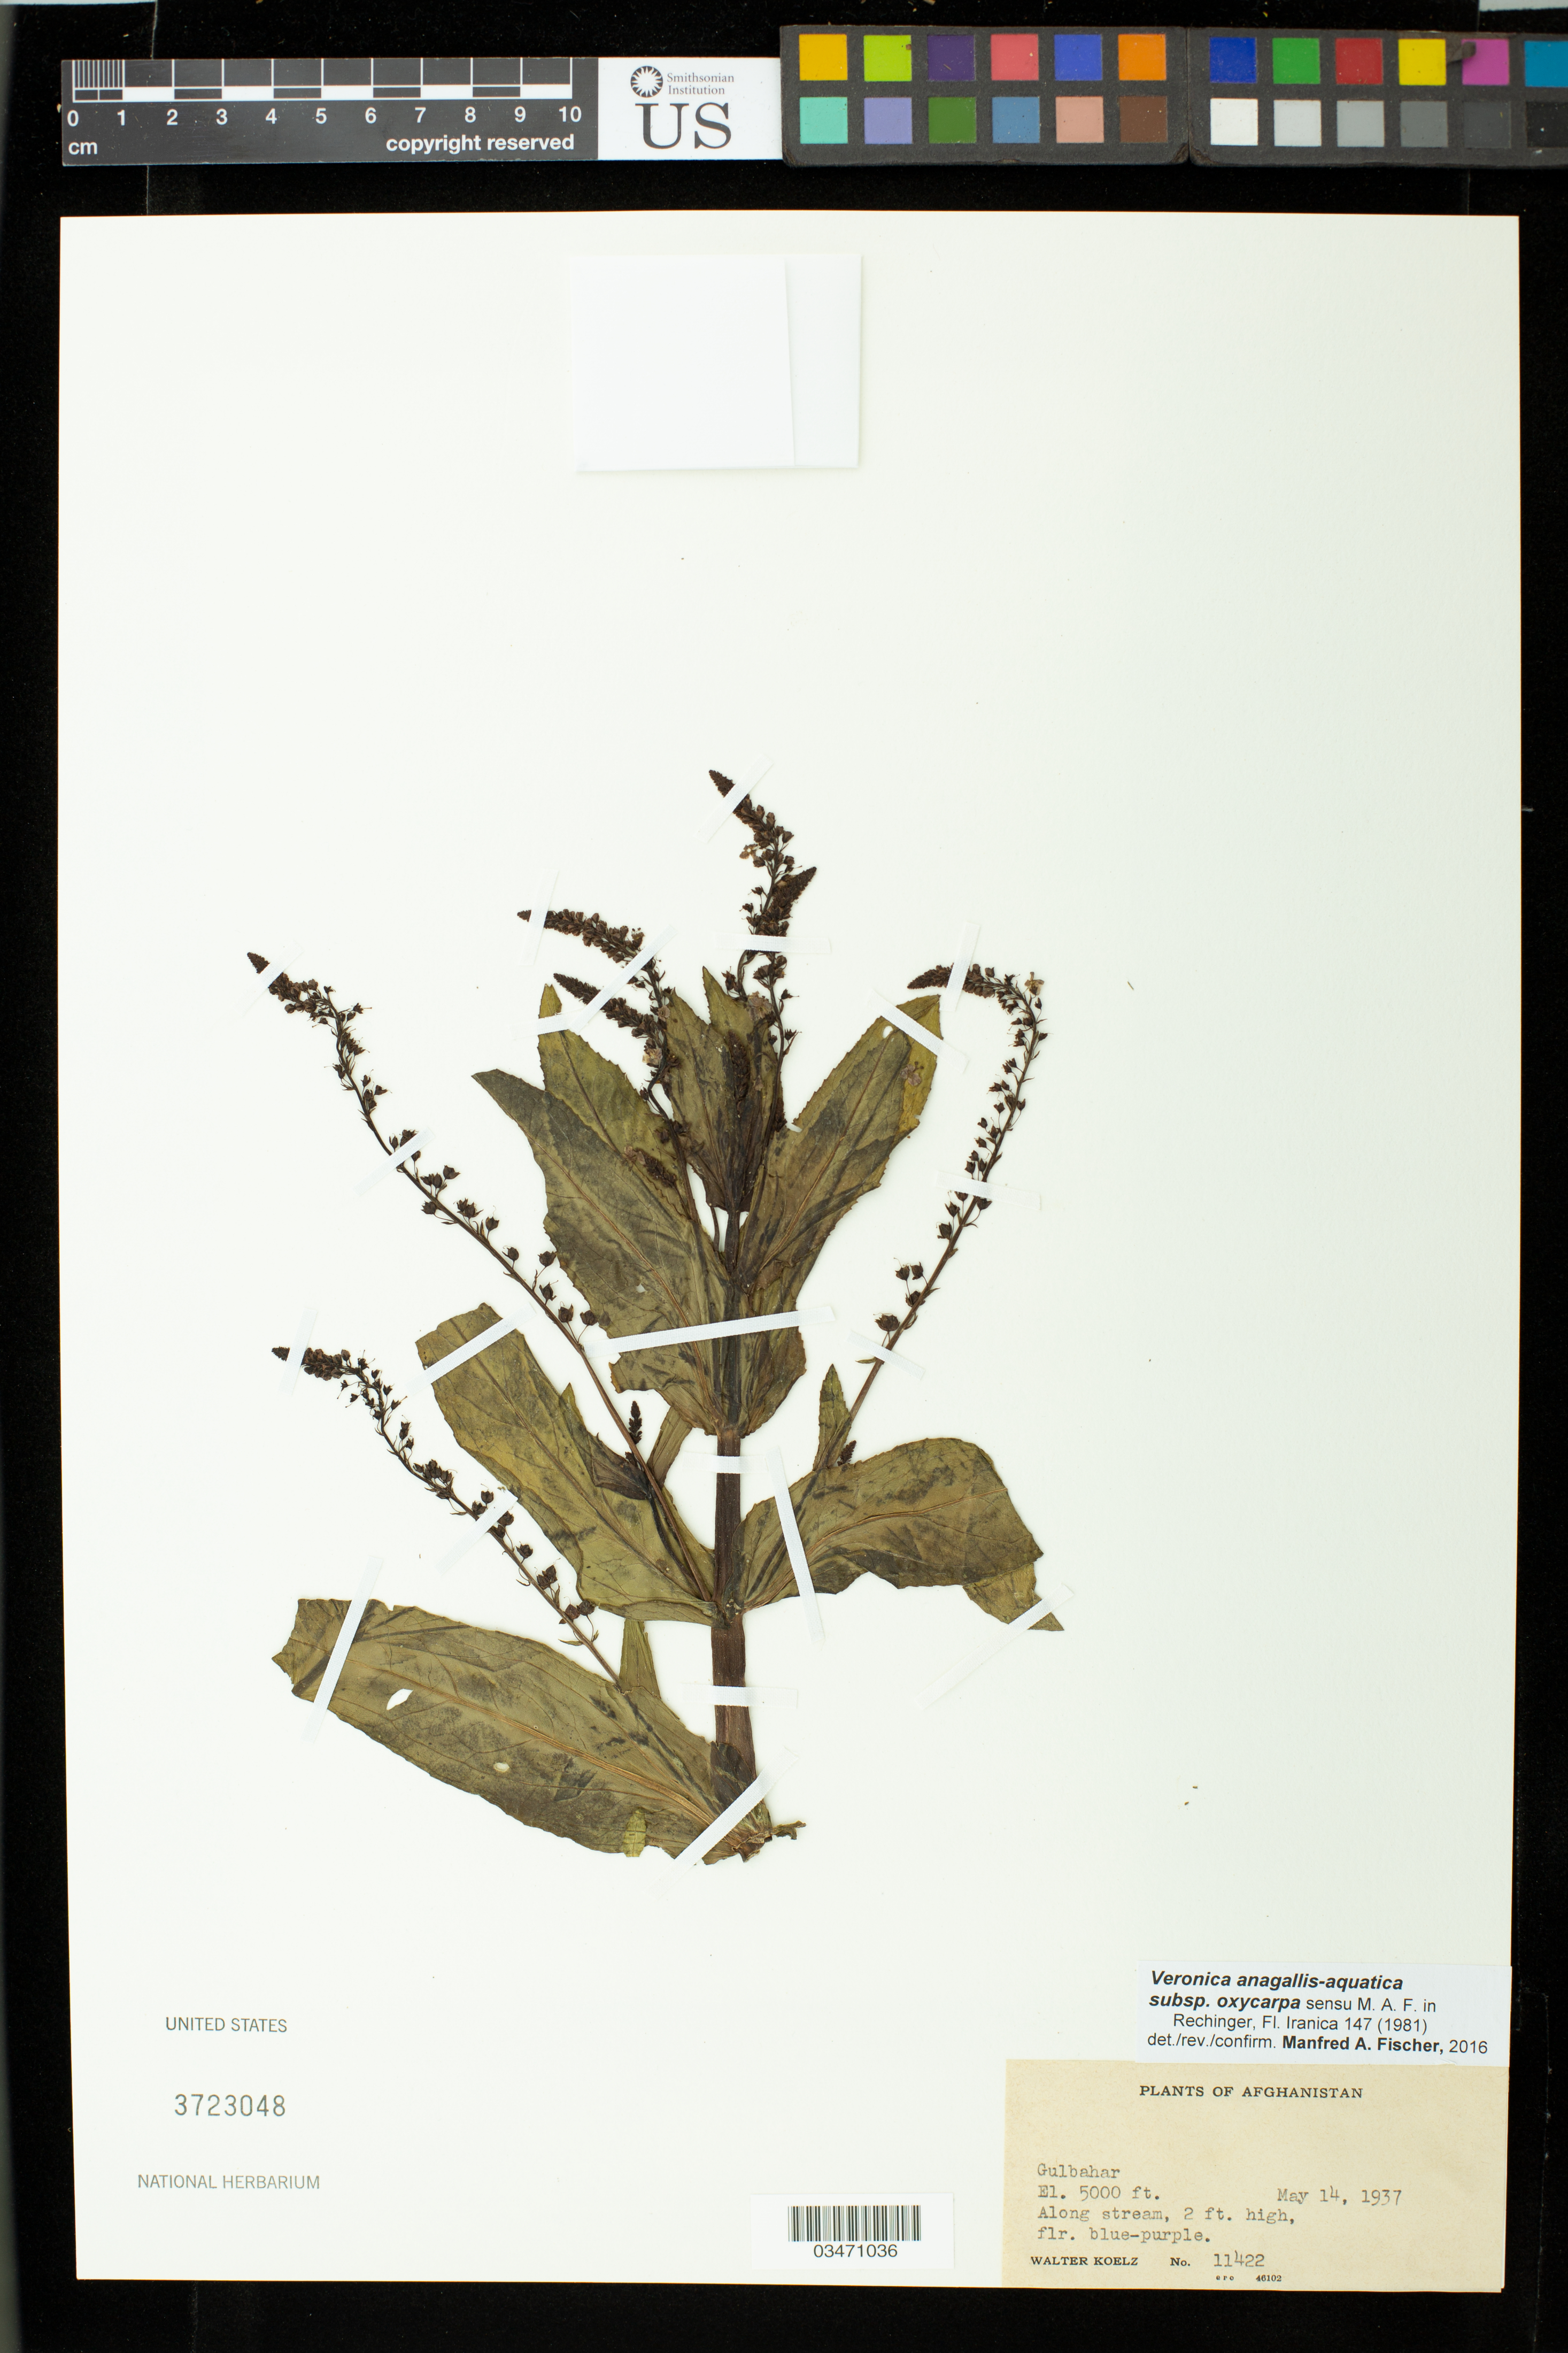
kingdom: Plantae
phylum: Tracheophyta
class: Magnoliopsida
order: Lamiales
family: Plantaginaceae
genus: Veronica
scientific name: Veronica anagallis-aquatica subsp. oxycarpa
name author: (Boiss.) Elenevsky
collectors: W. N. Koelz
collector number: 11422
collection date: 1937-05-14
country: Afghanistan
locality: Gulbahar.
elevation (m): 1524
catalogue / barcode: US 3723048